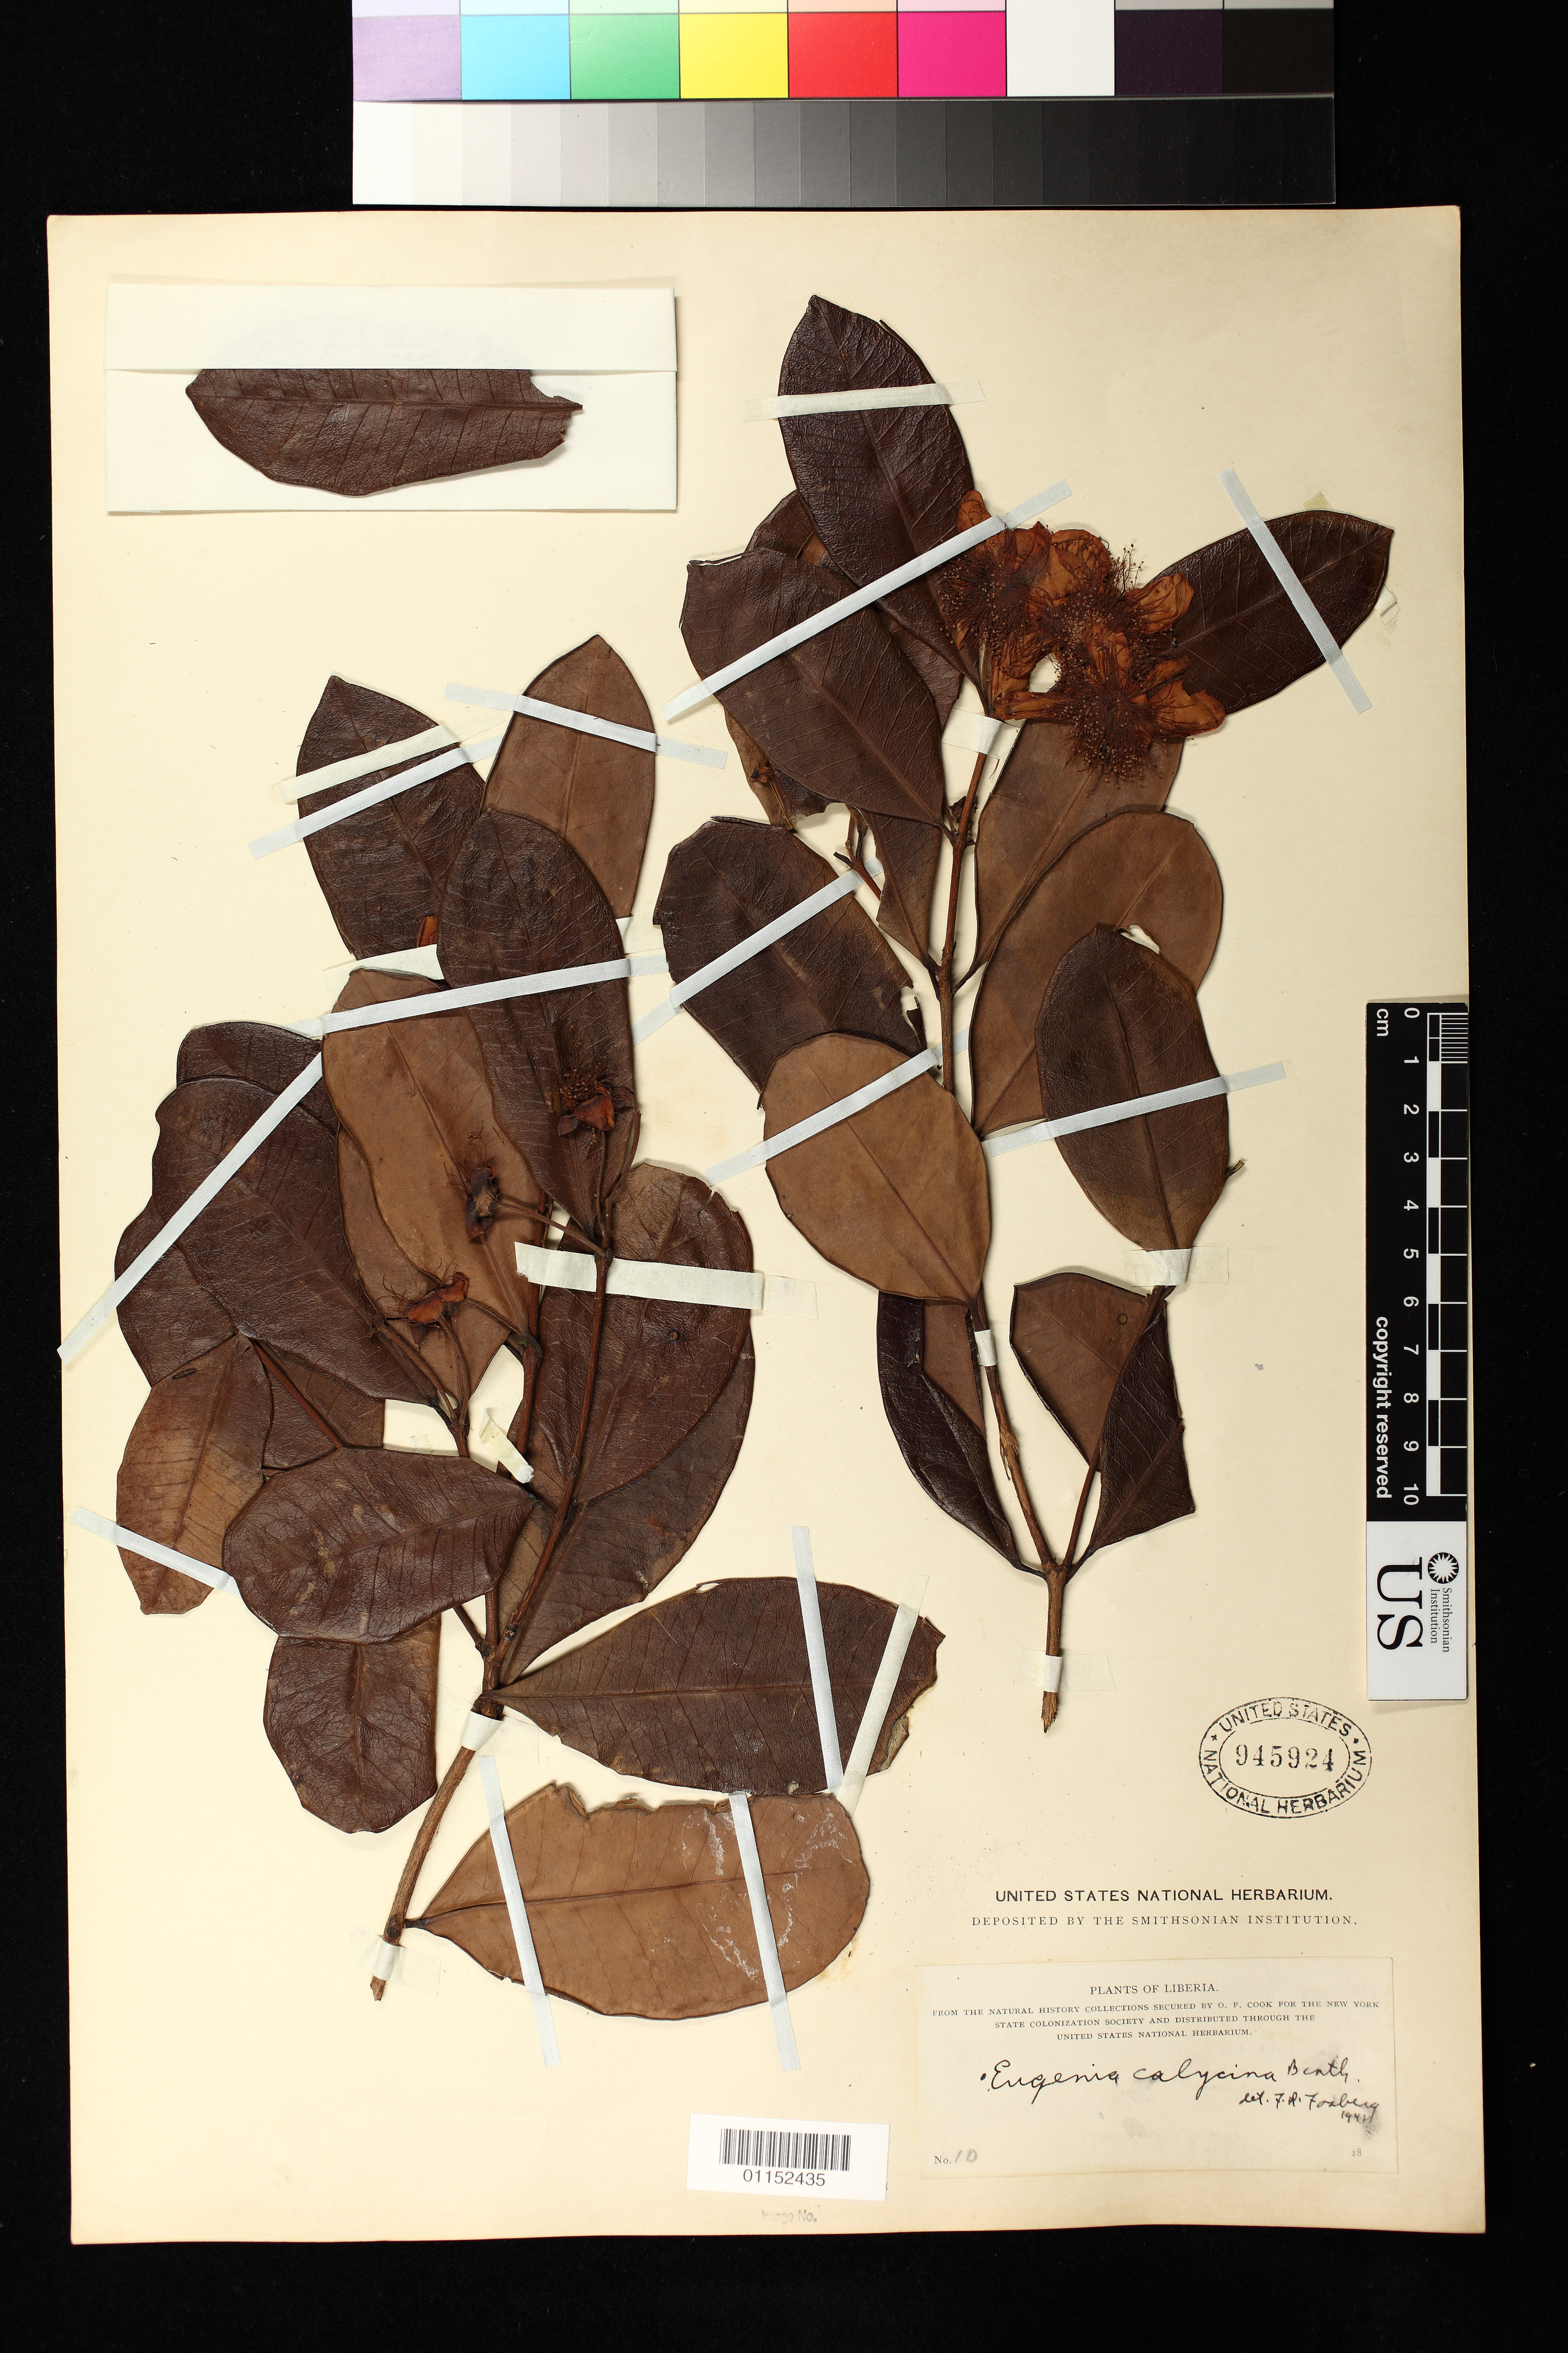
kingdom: Plantae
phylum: Tracheophyta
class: Magnoliopsida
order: Myrtales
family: Myrtaceae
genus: Eugenia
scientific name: Eugenia calycina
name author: Cambess.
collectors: O. F. Cook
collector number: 10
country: Liberia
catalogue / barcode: US 945924